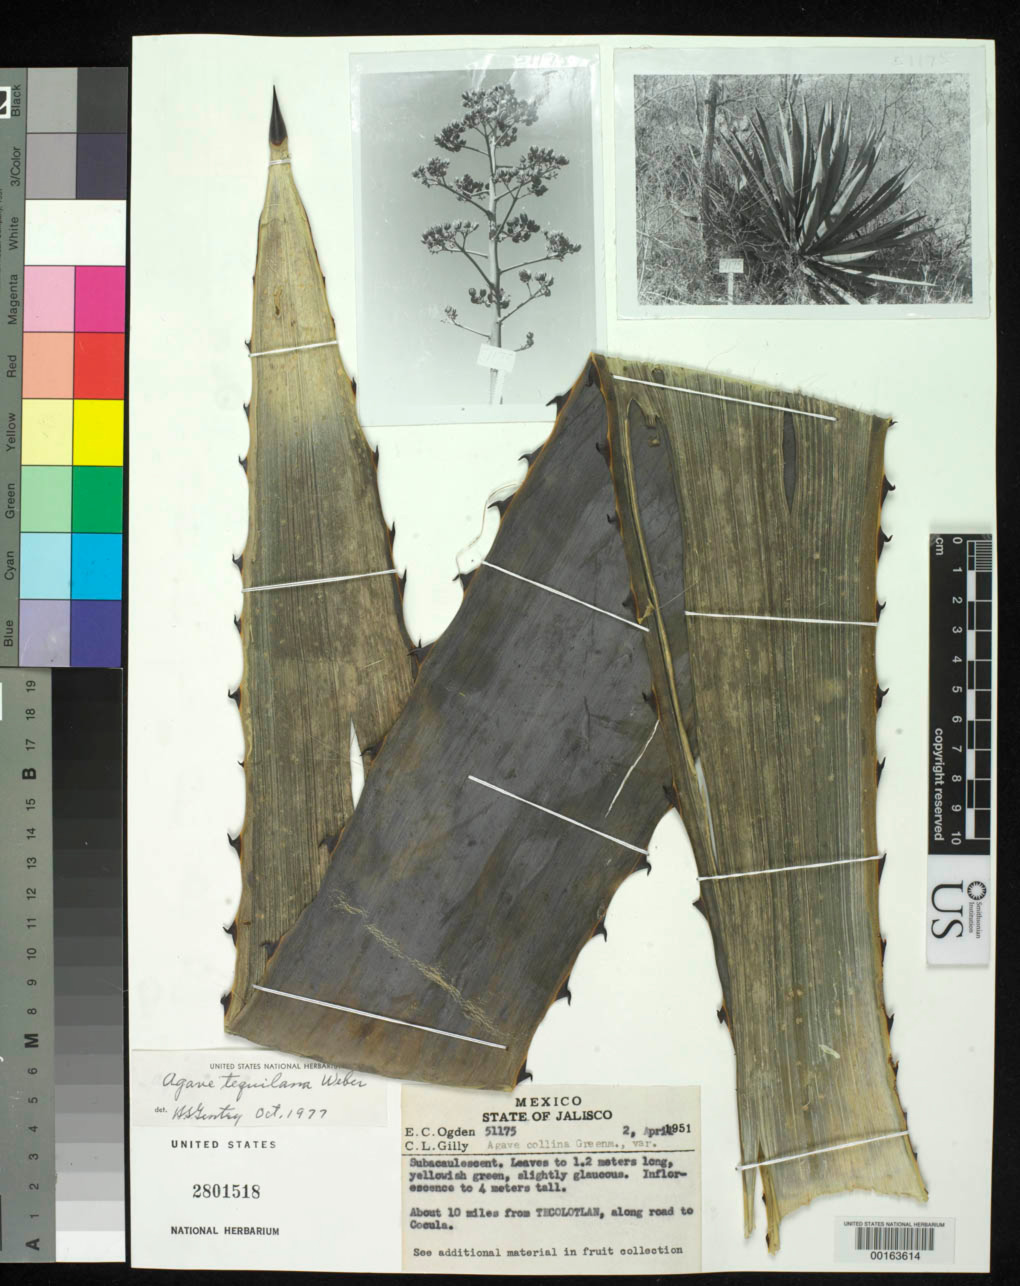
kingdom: Plantae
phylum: Tracheophyta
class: Liliopsida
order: Asparagales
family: Asparagaceae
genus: Agave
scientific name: Agave tequilana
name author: F.A.C. Weber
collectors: E. C. Ogden & C. Gilly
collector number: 51175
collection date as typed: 02 Apr 1951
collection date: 1951-04-02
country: Mexico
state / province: Jalisco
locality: Ca 10 mi from Tecolotlan, along road to Cocula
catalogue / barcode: US 2801518